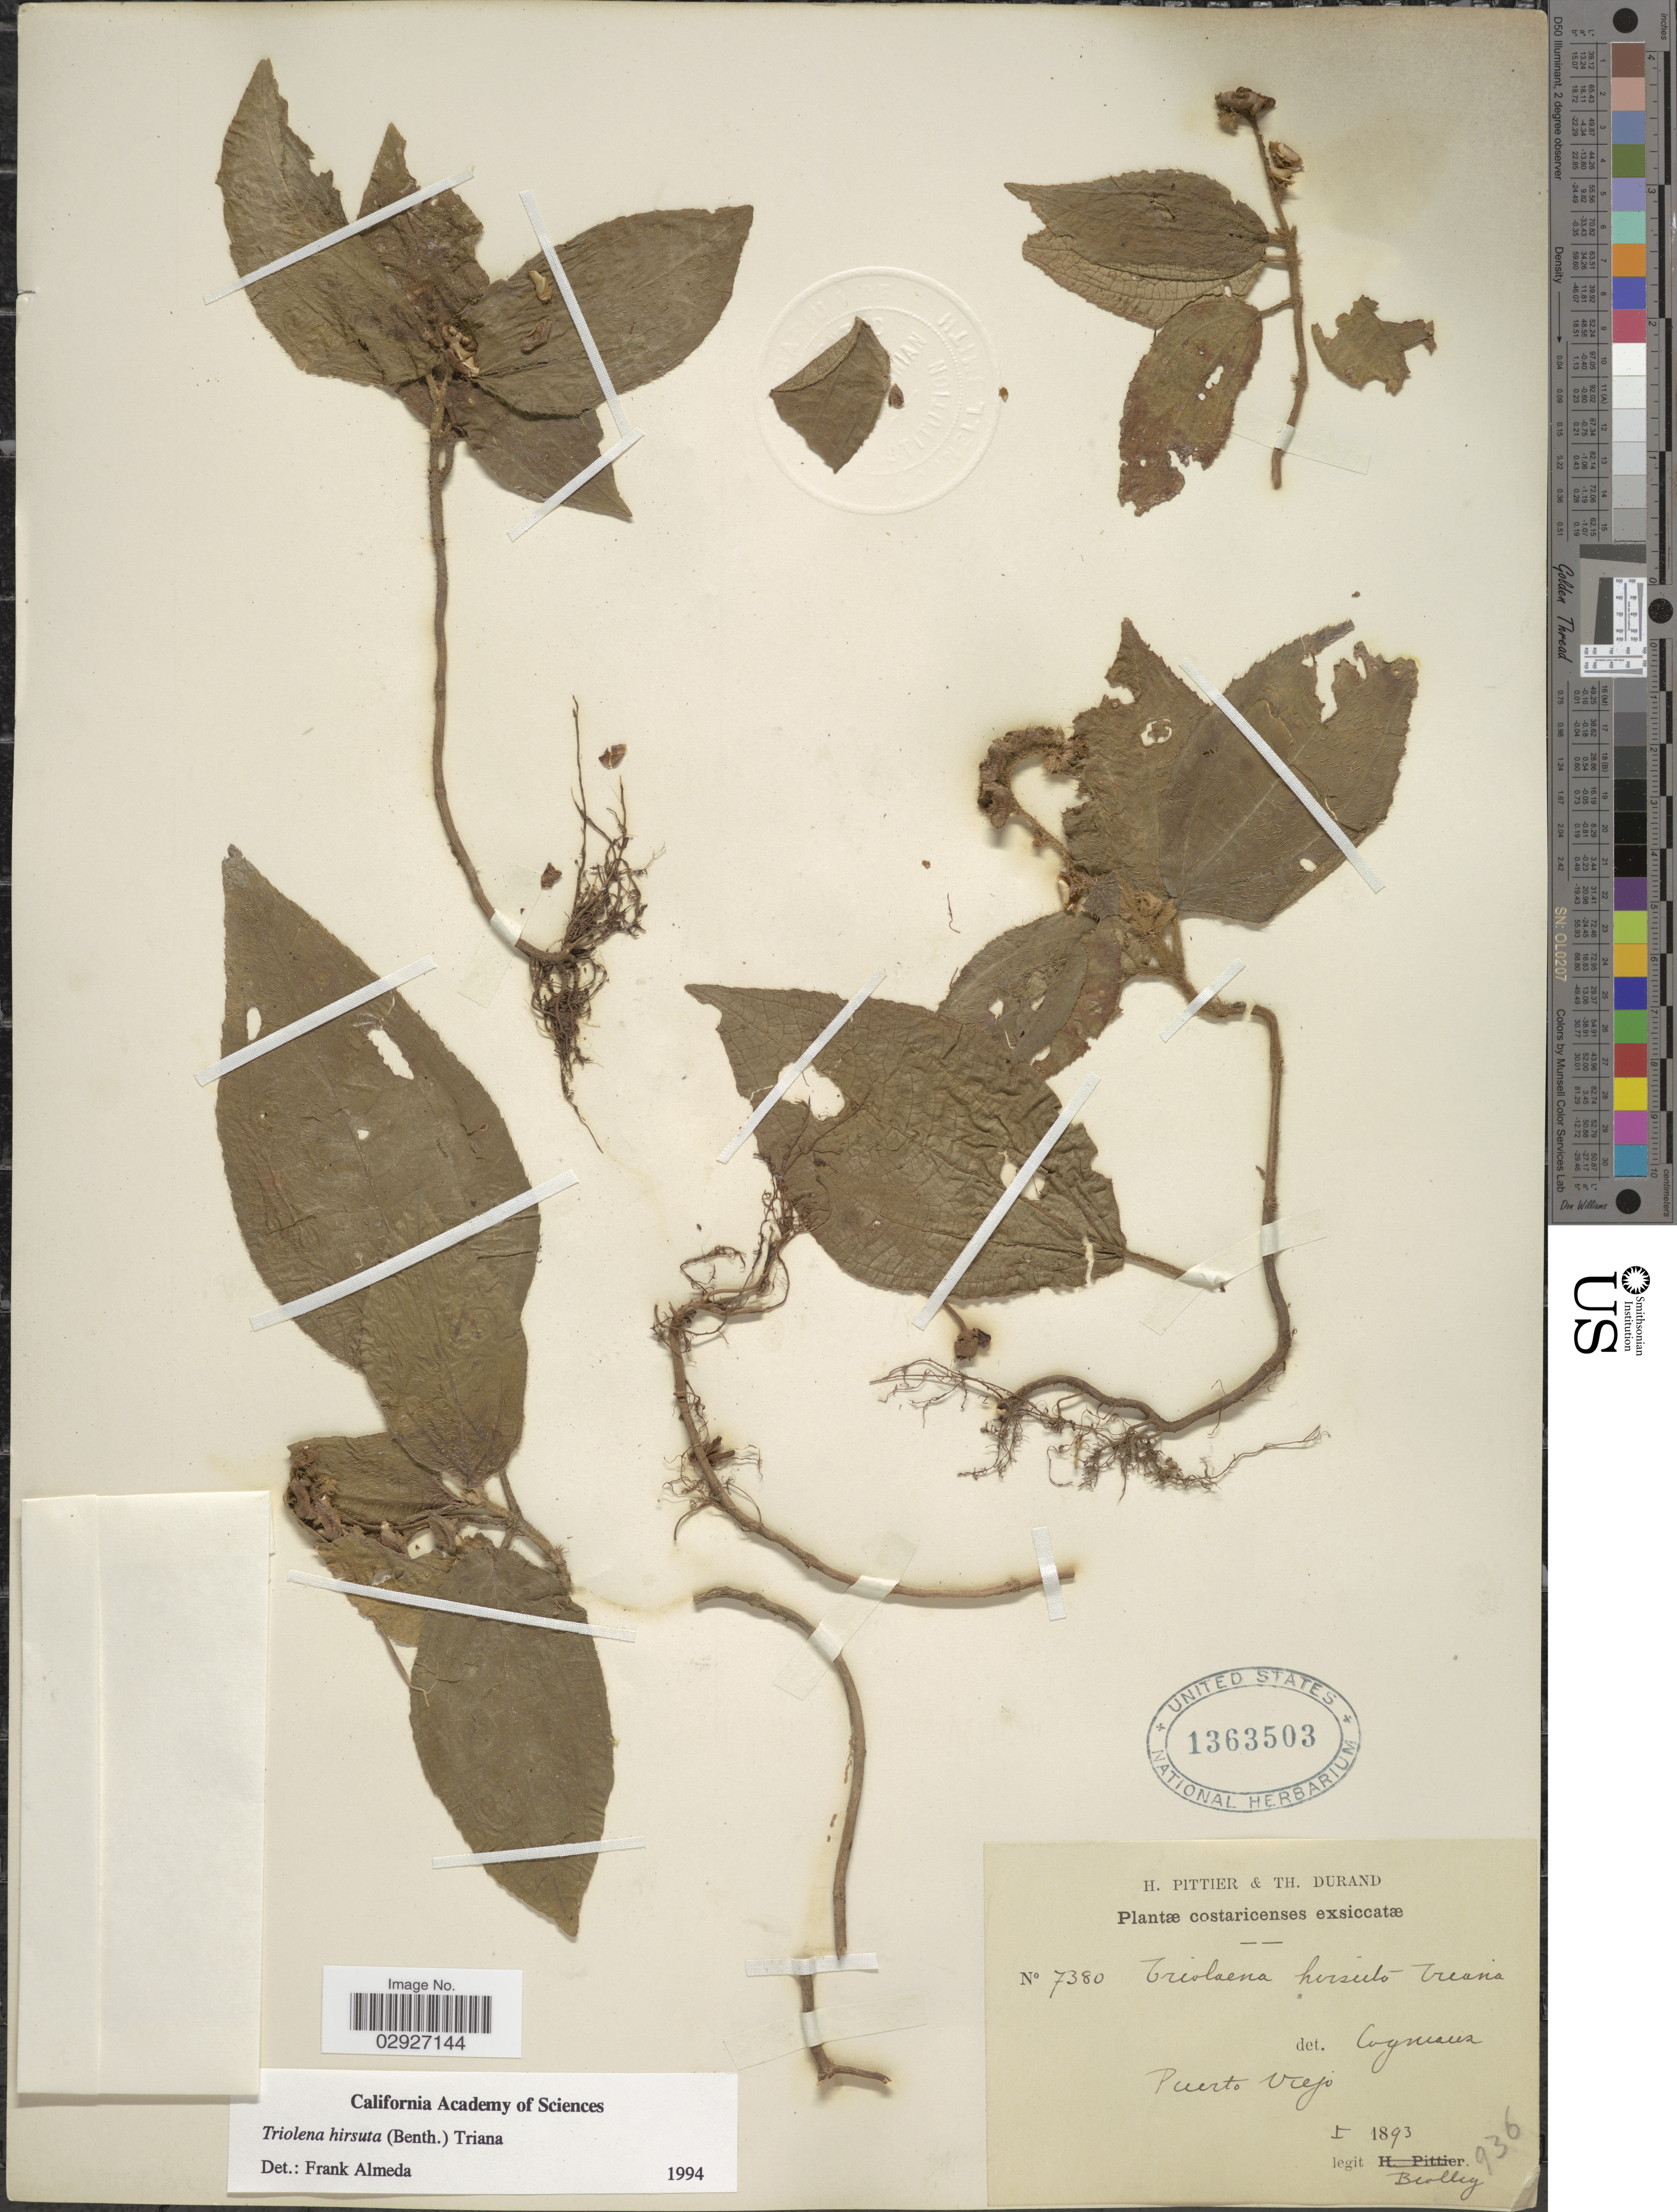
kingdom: Plantae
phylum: Tracheophyta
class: Magnoliopsida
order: Myrtales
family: Melastomataceae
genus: Triolena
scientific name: Triolena hirsuta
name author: (Benth.) Triana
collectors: P. Beolley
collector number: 936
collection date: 1893-01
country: Costa Rica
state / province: Heredia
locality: Puerto Viejo.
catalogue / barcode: US 1363503